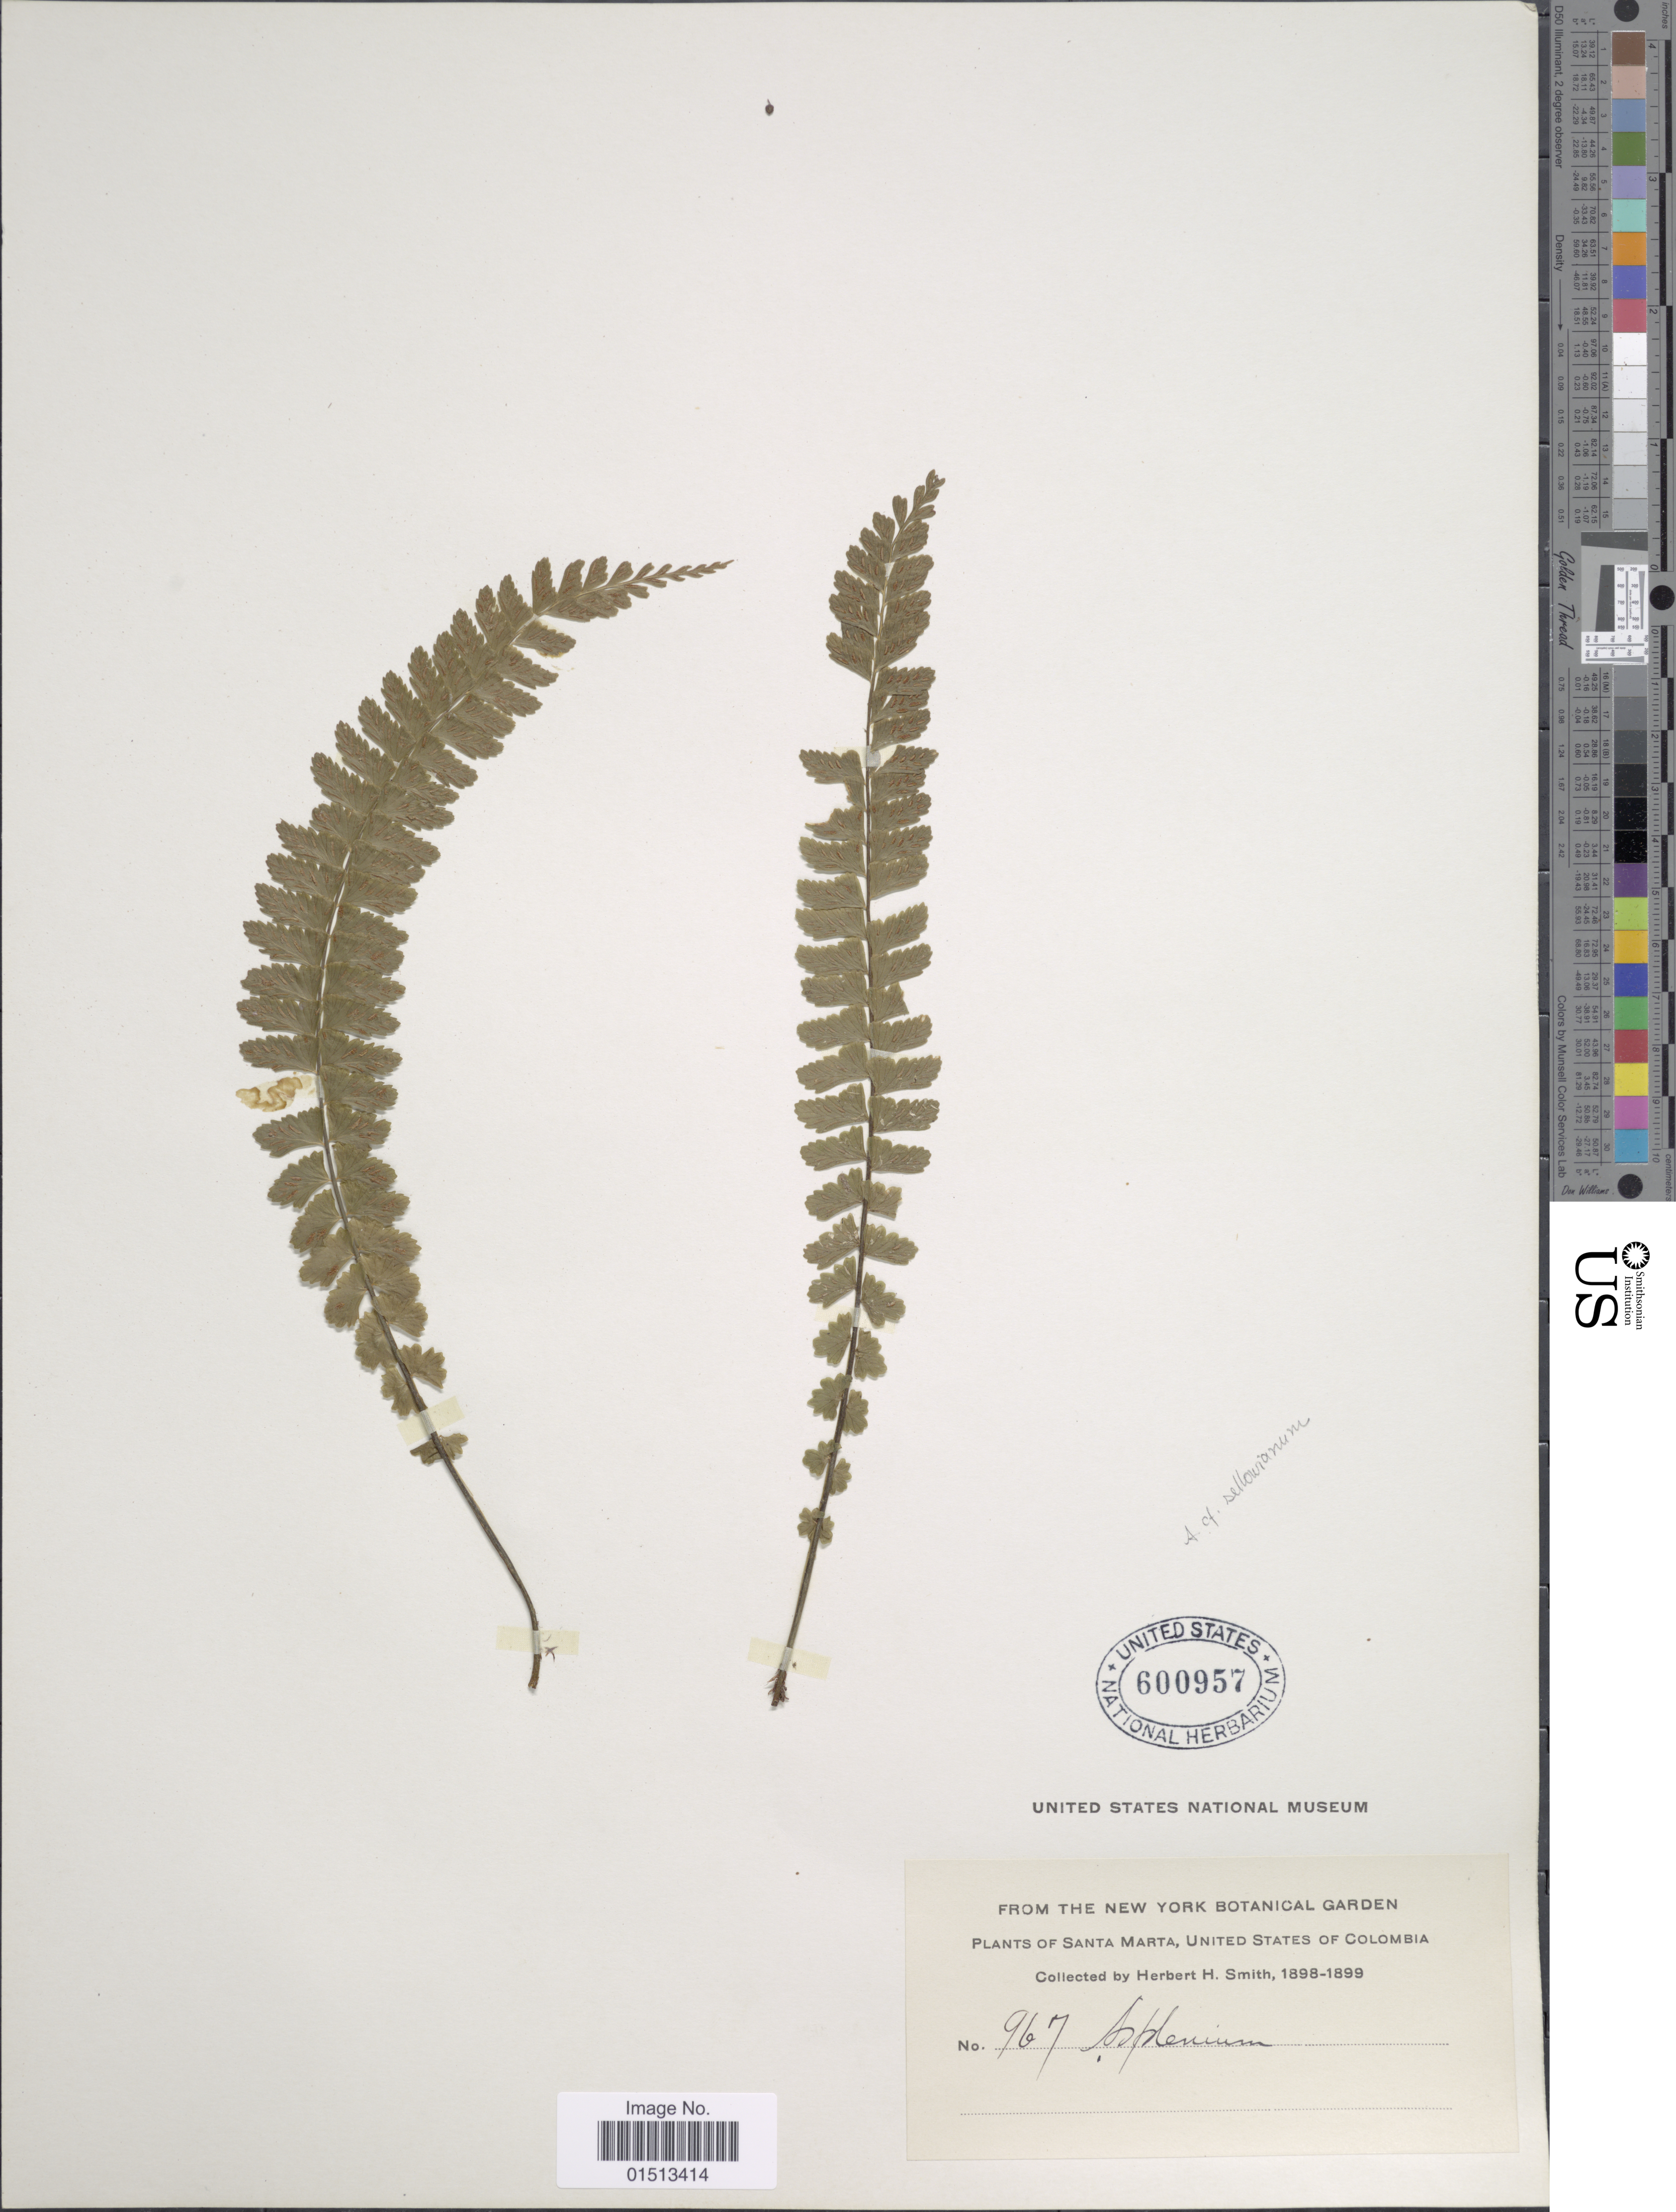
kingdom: Plantae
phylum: Tracheophyta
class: Polypodiopsida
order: Polypodiales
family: Aspleniaceae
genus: Asplenium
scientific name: Asplenium sp.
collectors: Herbert H. Smith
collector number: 967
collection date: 1898/1899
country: Colombia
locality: Santa Marta, United States of Colombia.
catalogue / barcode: US 600957